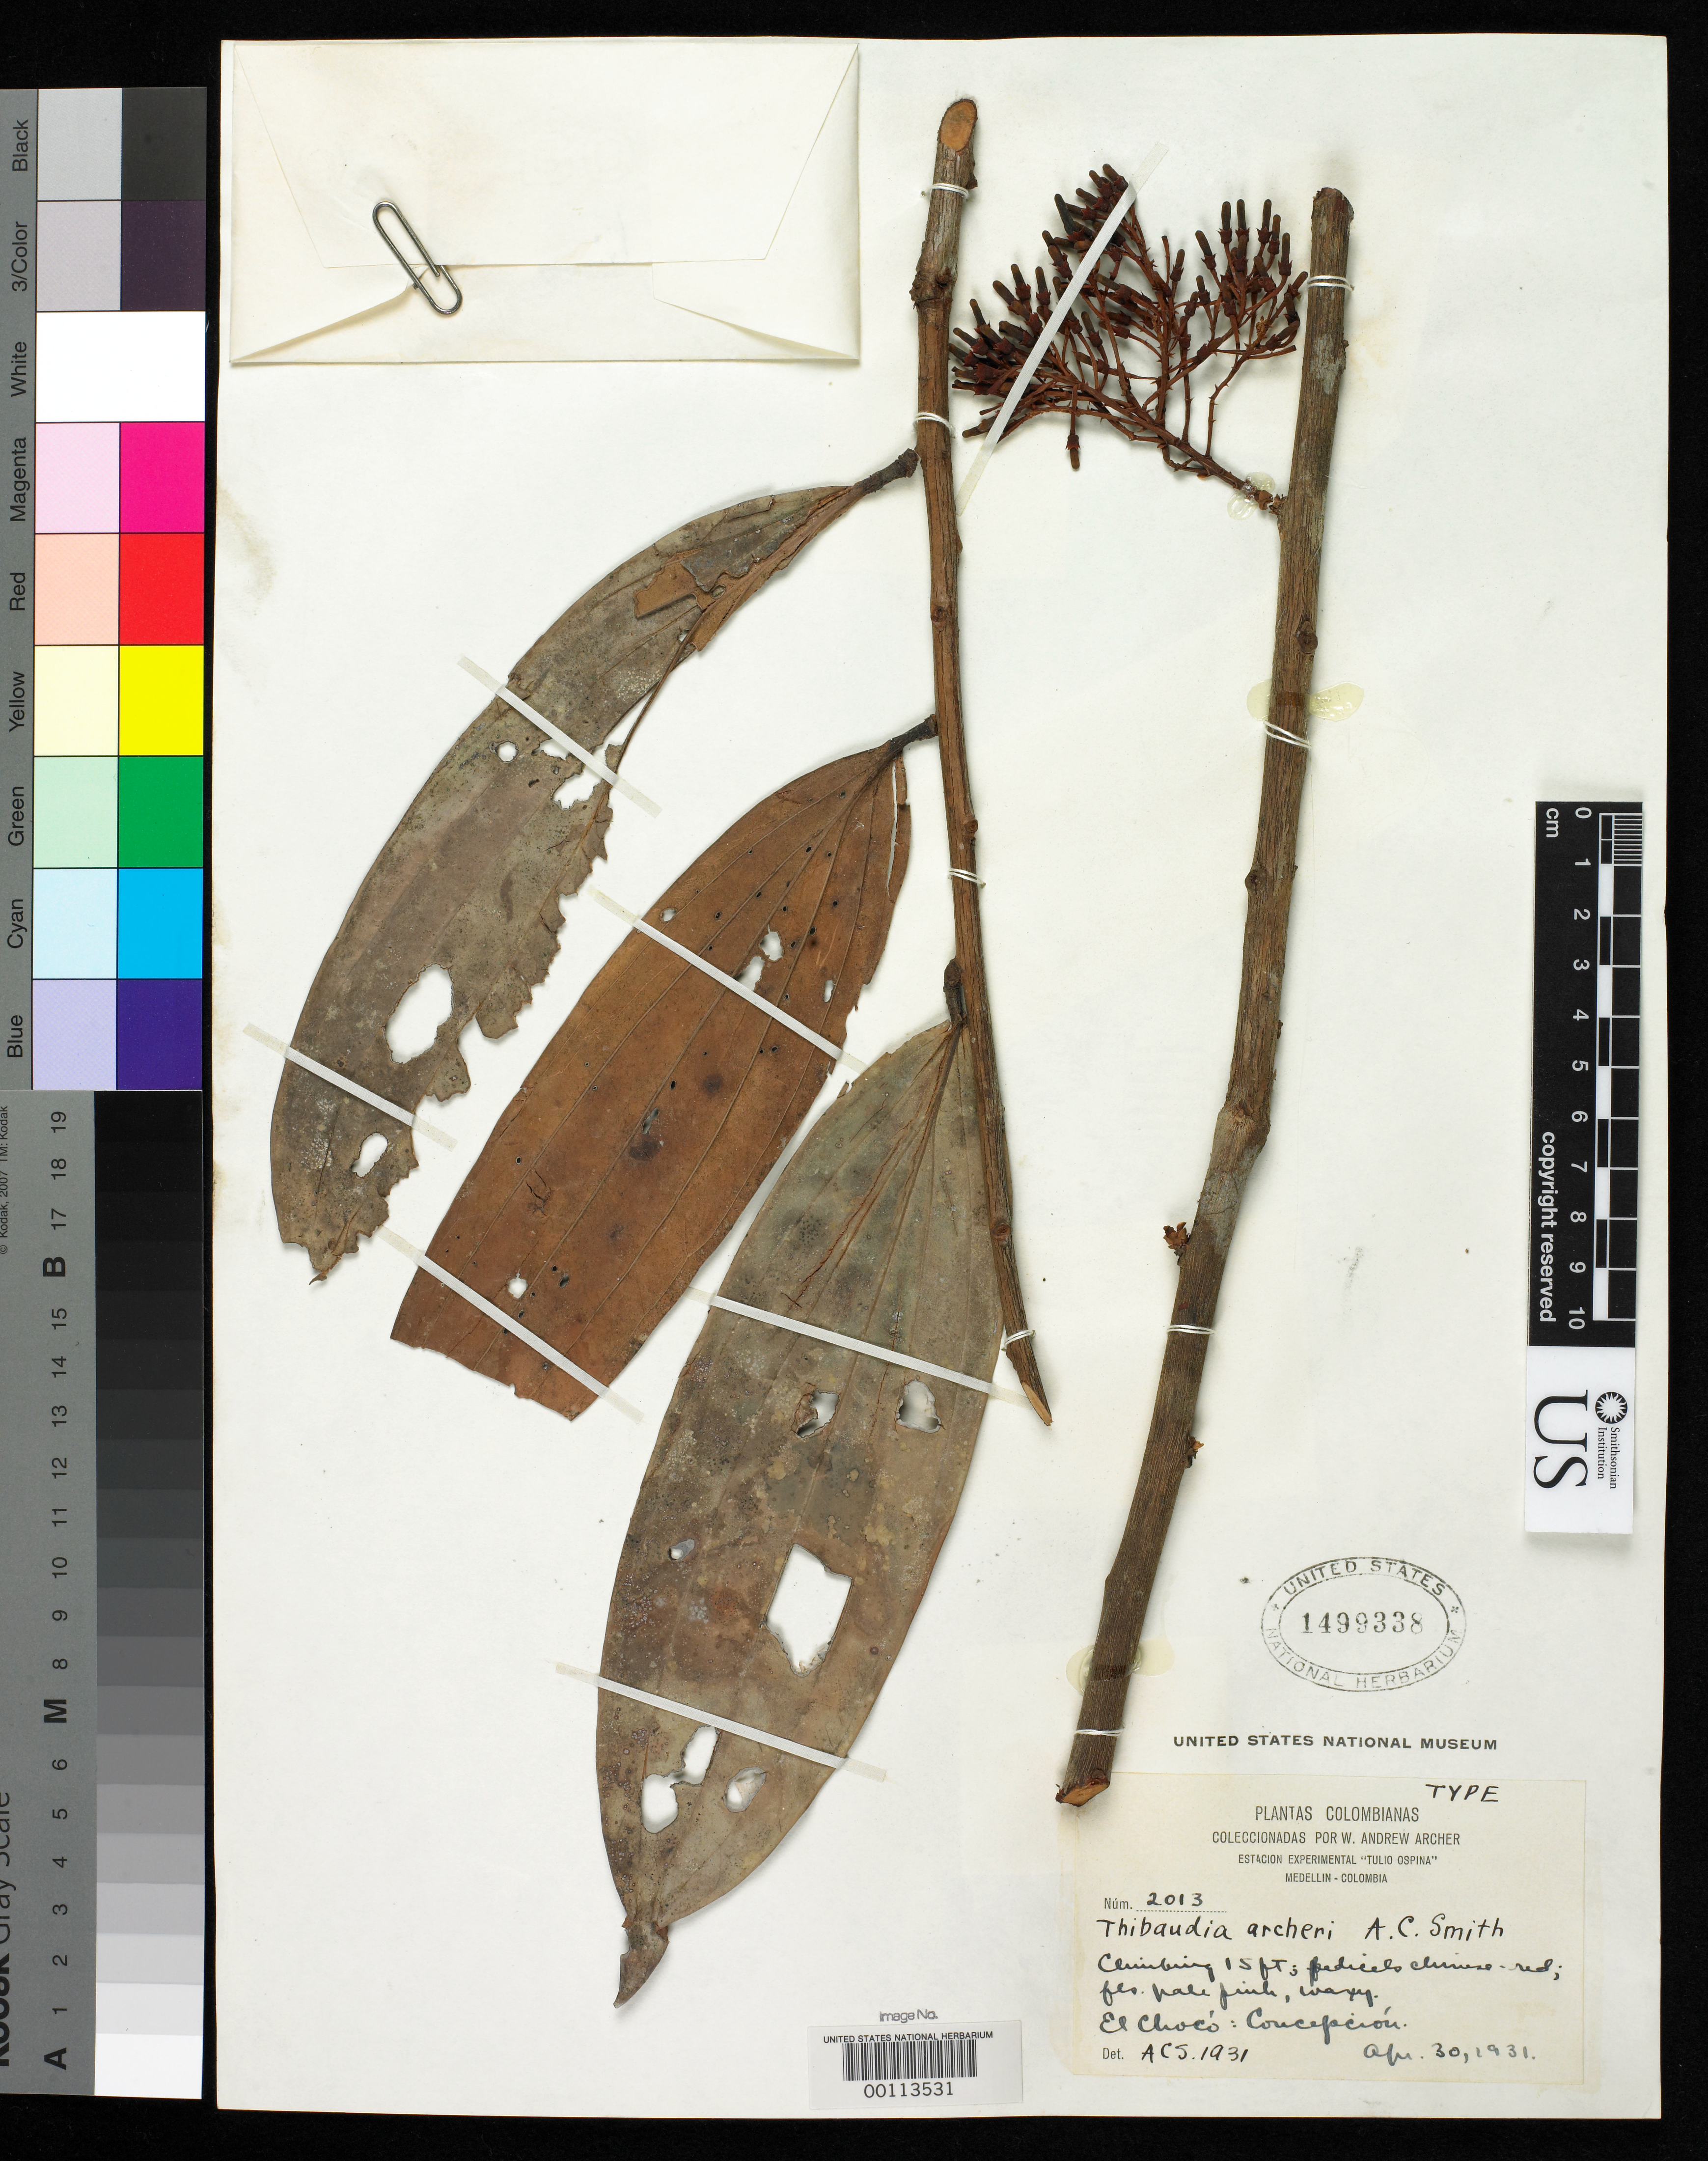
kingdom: Plantae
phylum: Tracheophyta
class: Magnoliopsida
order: Ericales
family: Ericaceae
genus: Thibaudia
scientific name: Thibaudia archeri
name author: A.C. Sm.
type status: Holotype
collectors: W. A. Archer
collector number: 2013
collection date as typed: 30 Apr 1931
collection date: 1931-04-30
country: Colombia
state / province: Chocó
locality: La Concepcion.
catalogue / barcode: US 1499338